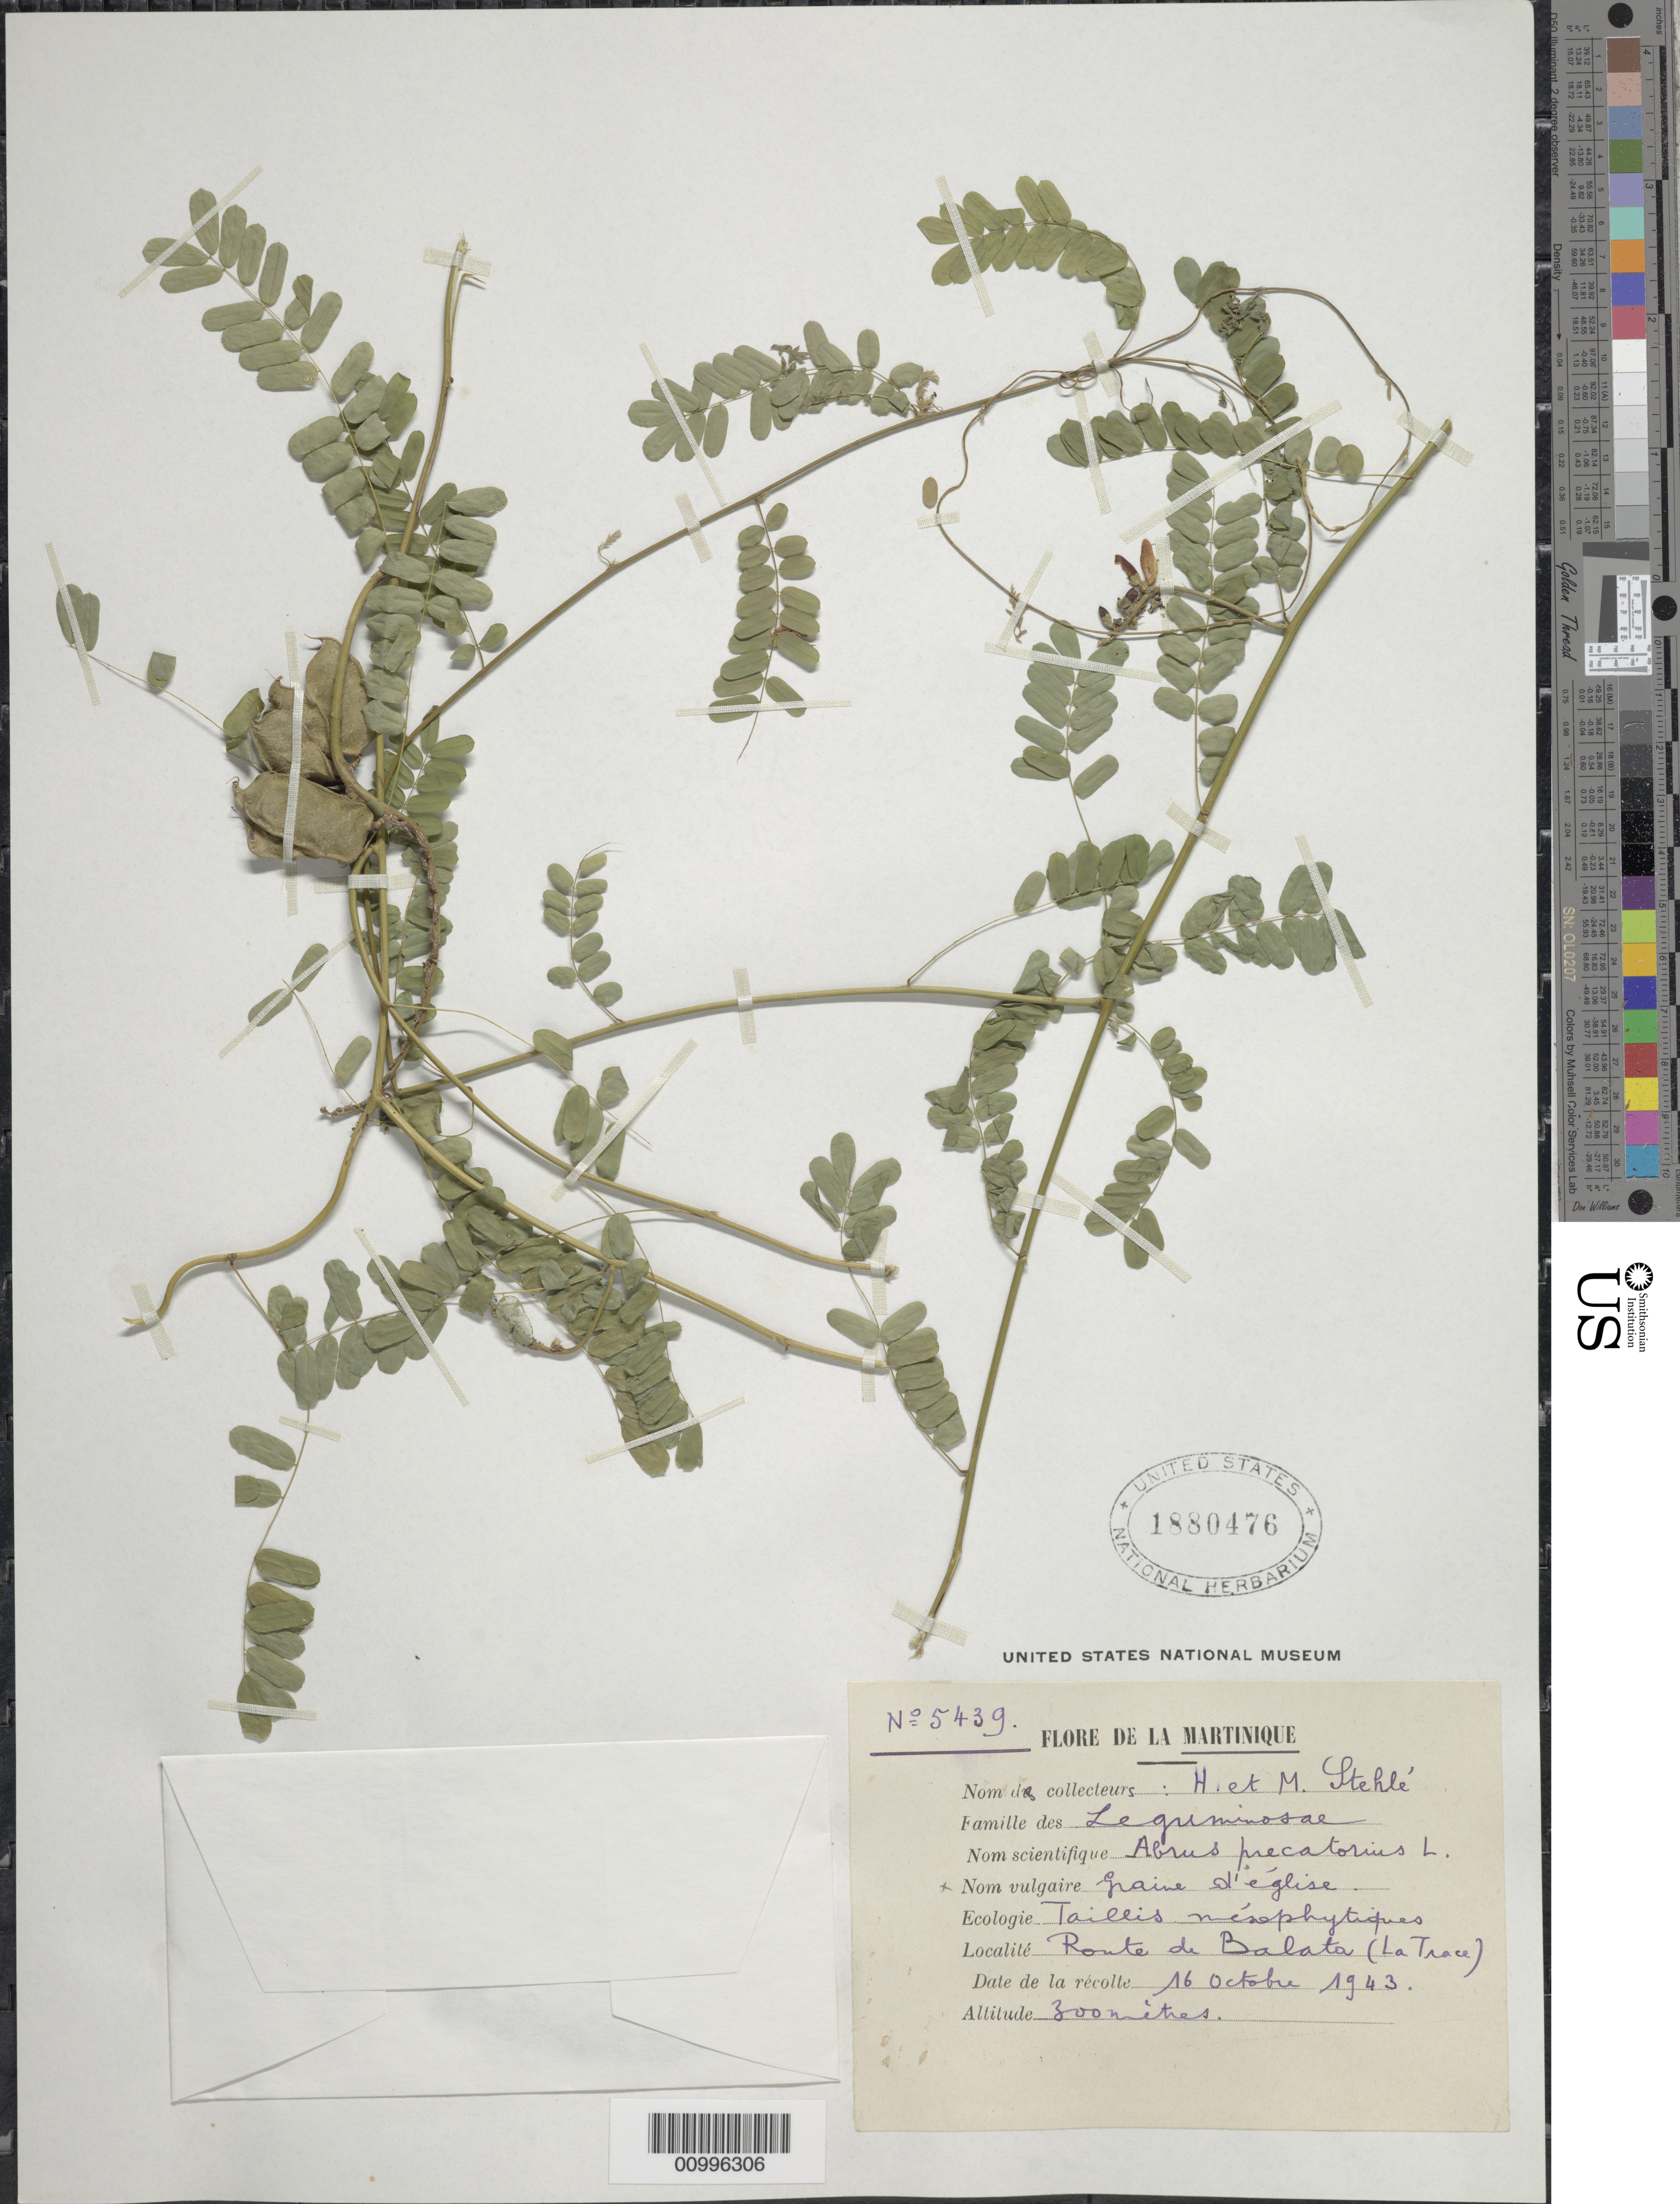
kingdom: Plantae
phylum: Tracheophyta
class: Magnoliopsida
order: Fabales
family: Fabaceae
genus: Abrus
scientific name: Abrus precatorius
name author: L.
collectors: H. Stehlé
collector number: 5439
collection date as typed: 16 Oct 1943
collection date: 1943-10-16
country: Martinique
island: Martinique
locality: Route de Balata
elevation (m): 300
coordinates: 0 N, 0 E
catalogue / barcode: US 1880476